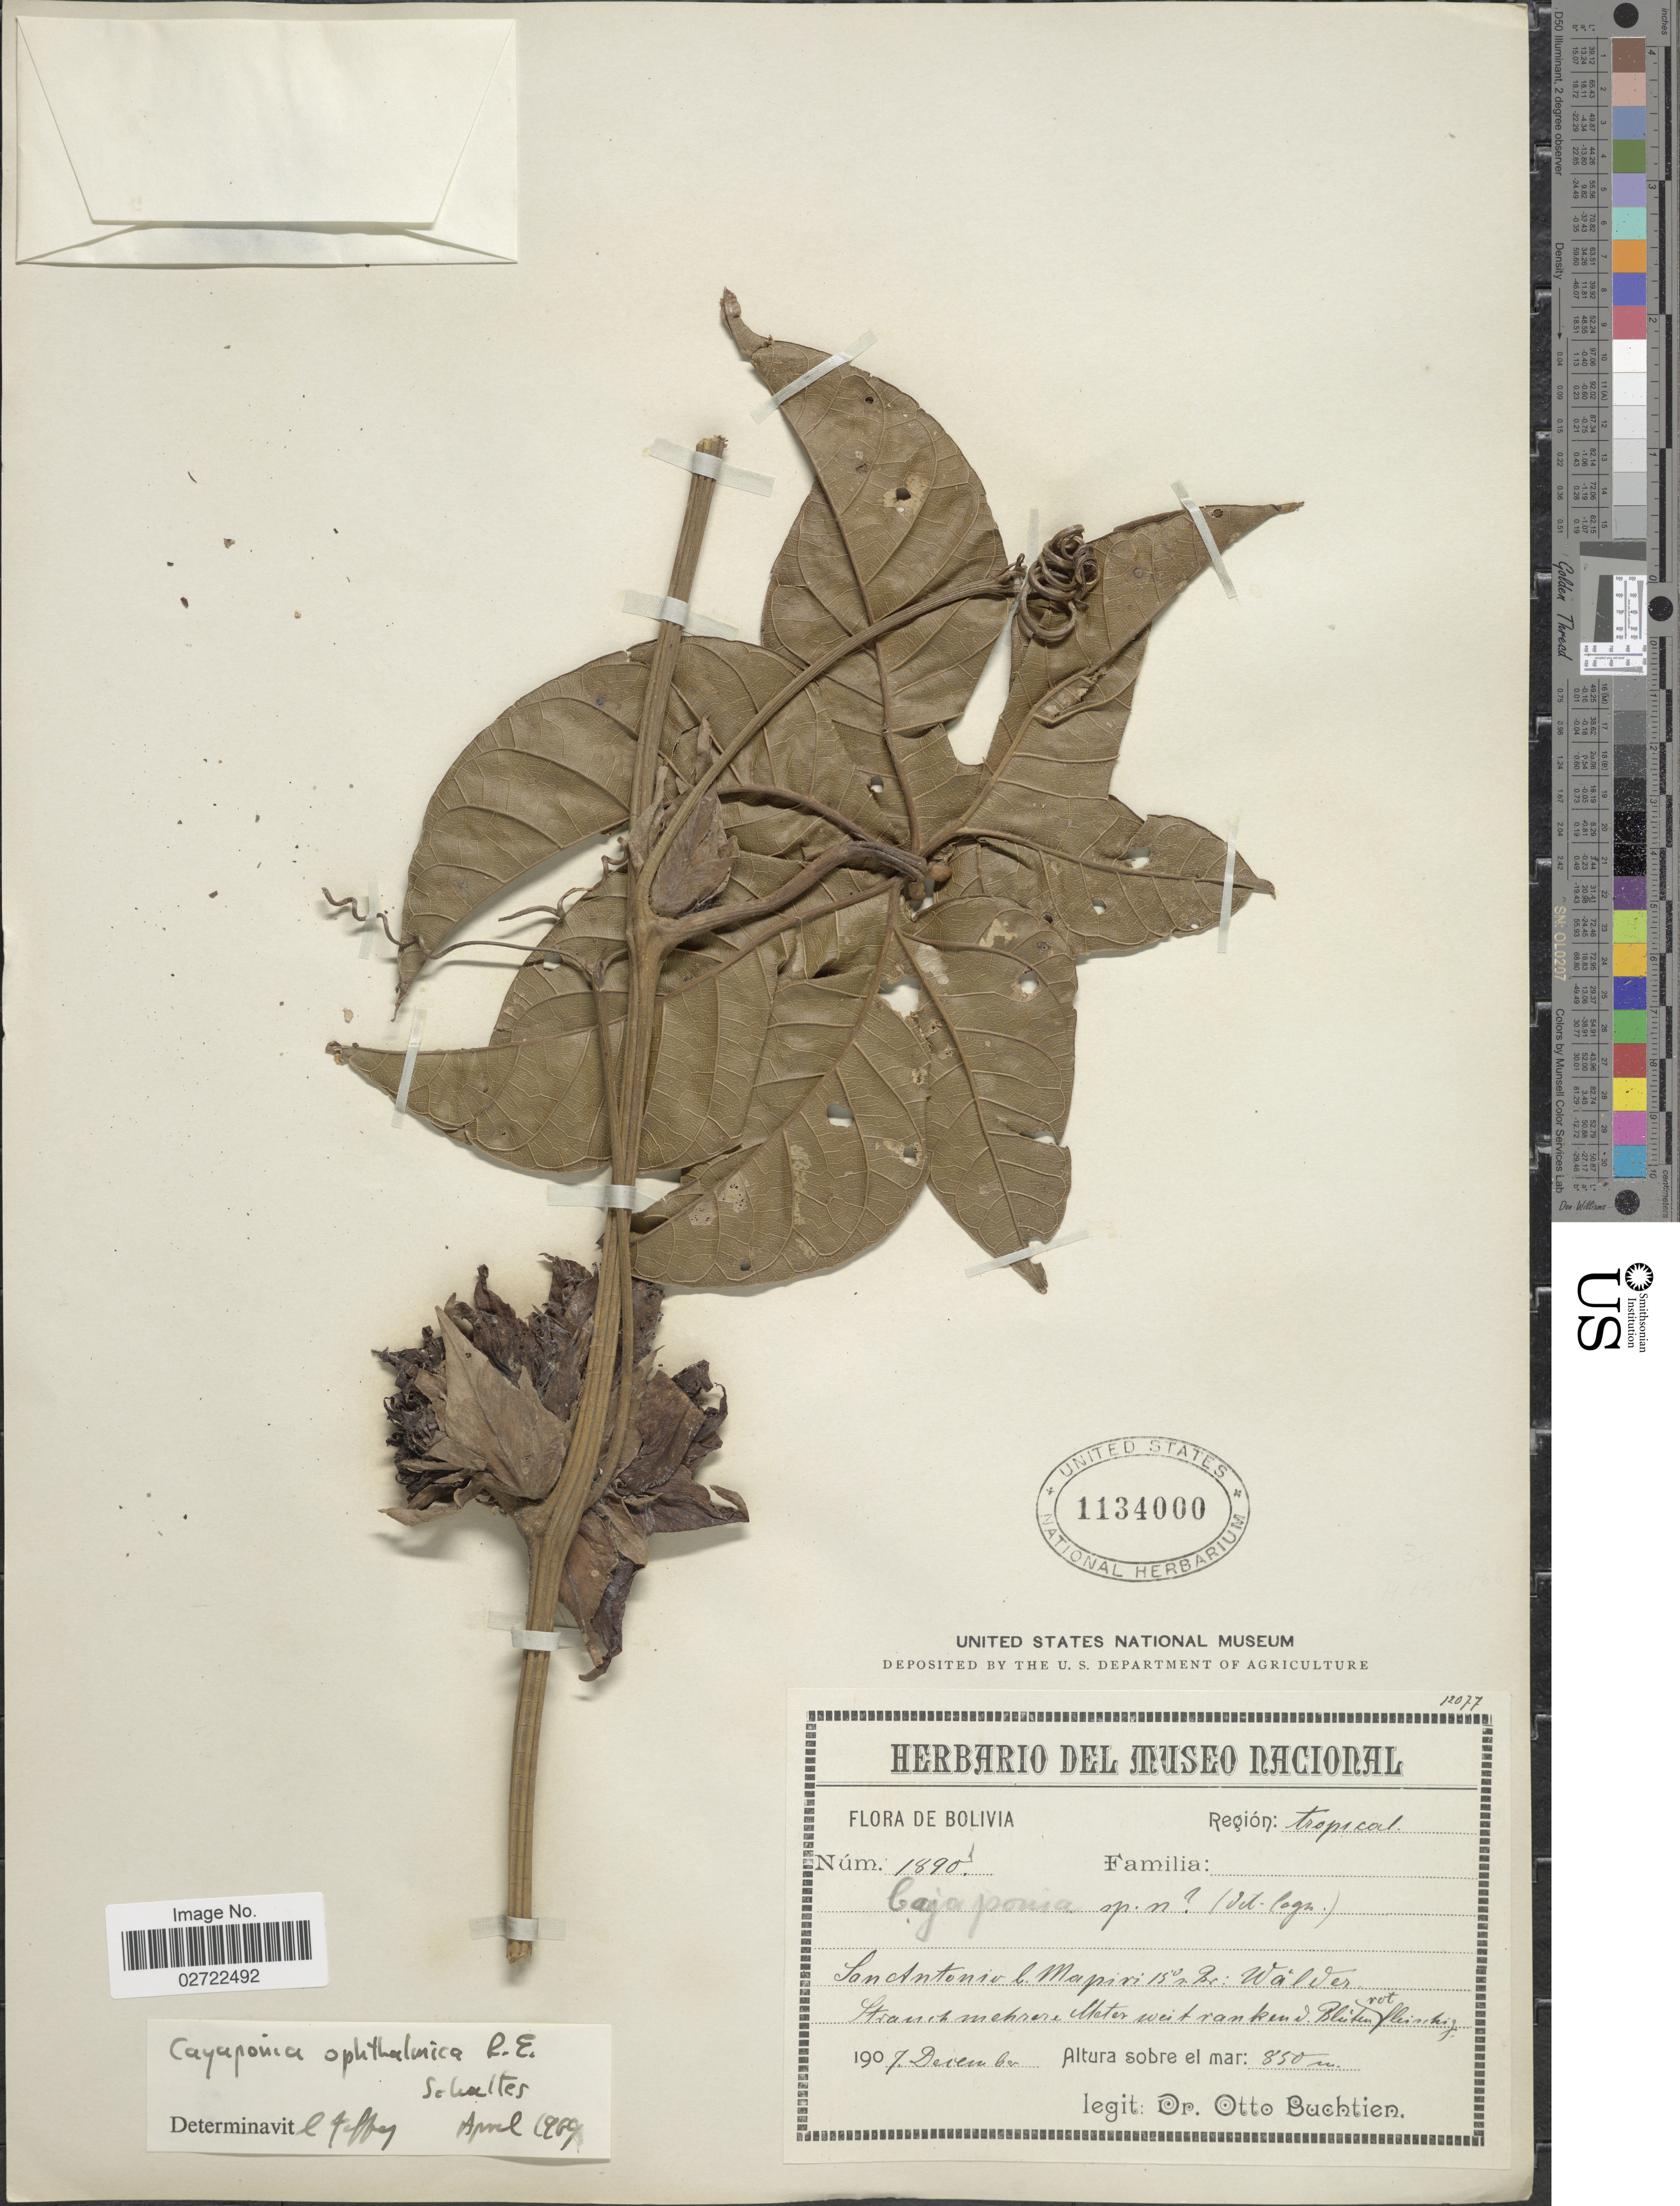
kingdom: Plantae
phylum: Tracheophyta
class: Magnoliopsida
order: Cucurbitales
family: Cucurbitaceae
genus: Cayaponia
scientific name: Cayaponia ophthalmica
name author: R.E. Schult.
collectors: O. Buchtien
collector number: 1890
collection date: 1907-12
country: Bolivia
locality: Region: tropical. San Antonio b. Mapiri 15 degrees Br.: Walder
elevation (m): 850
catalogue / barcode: US 1134000